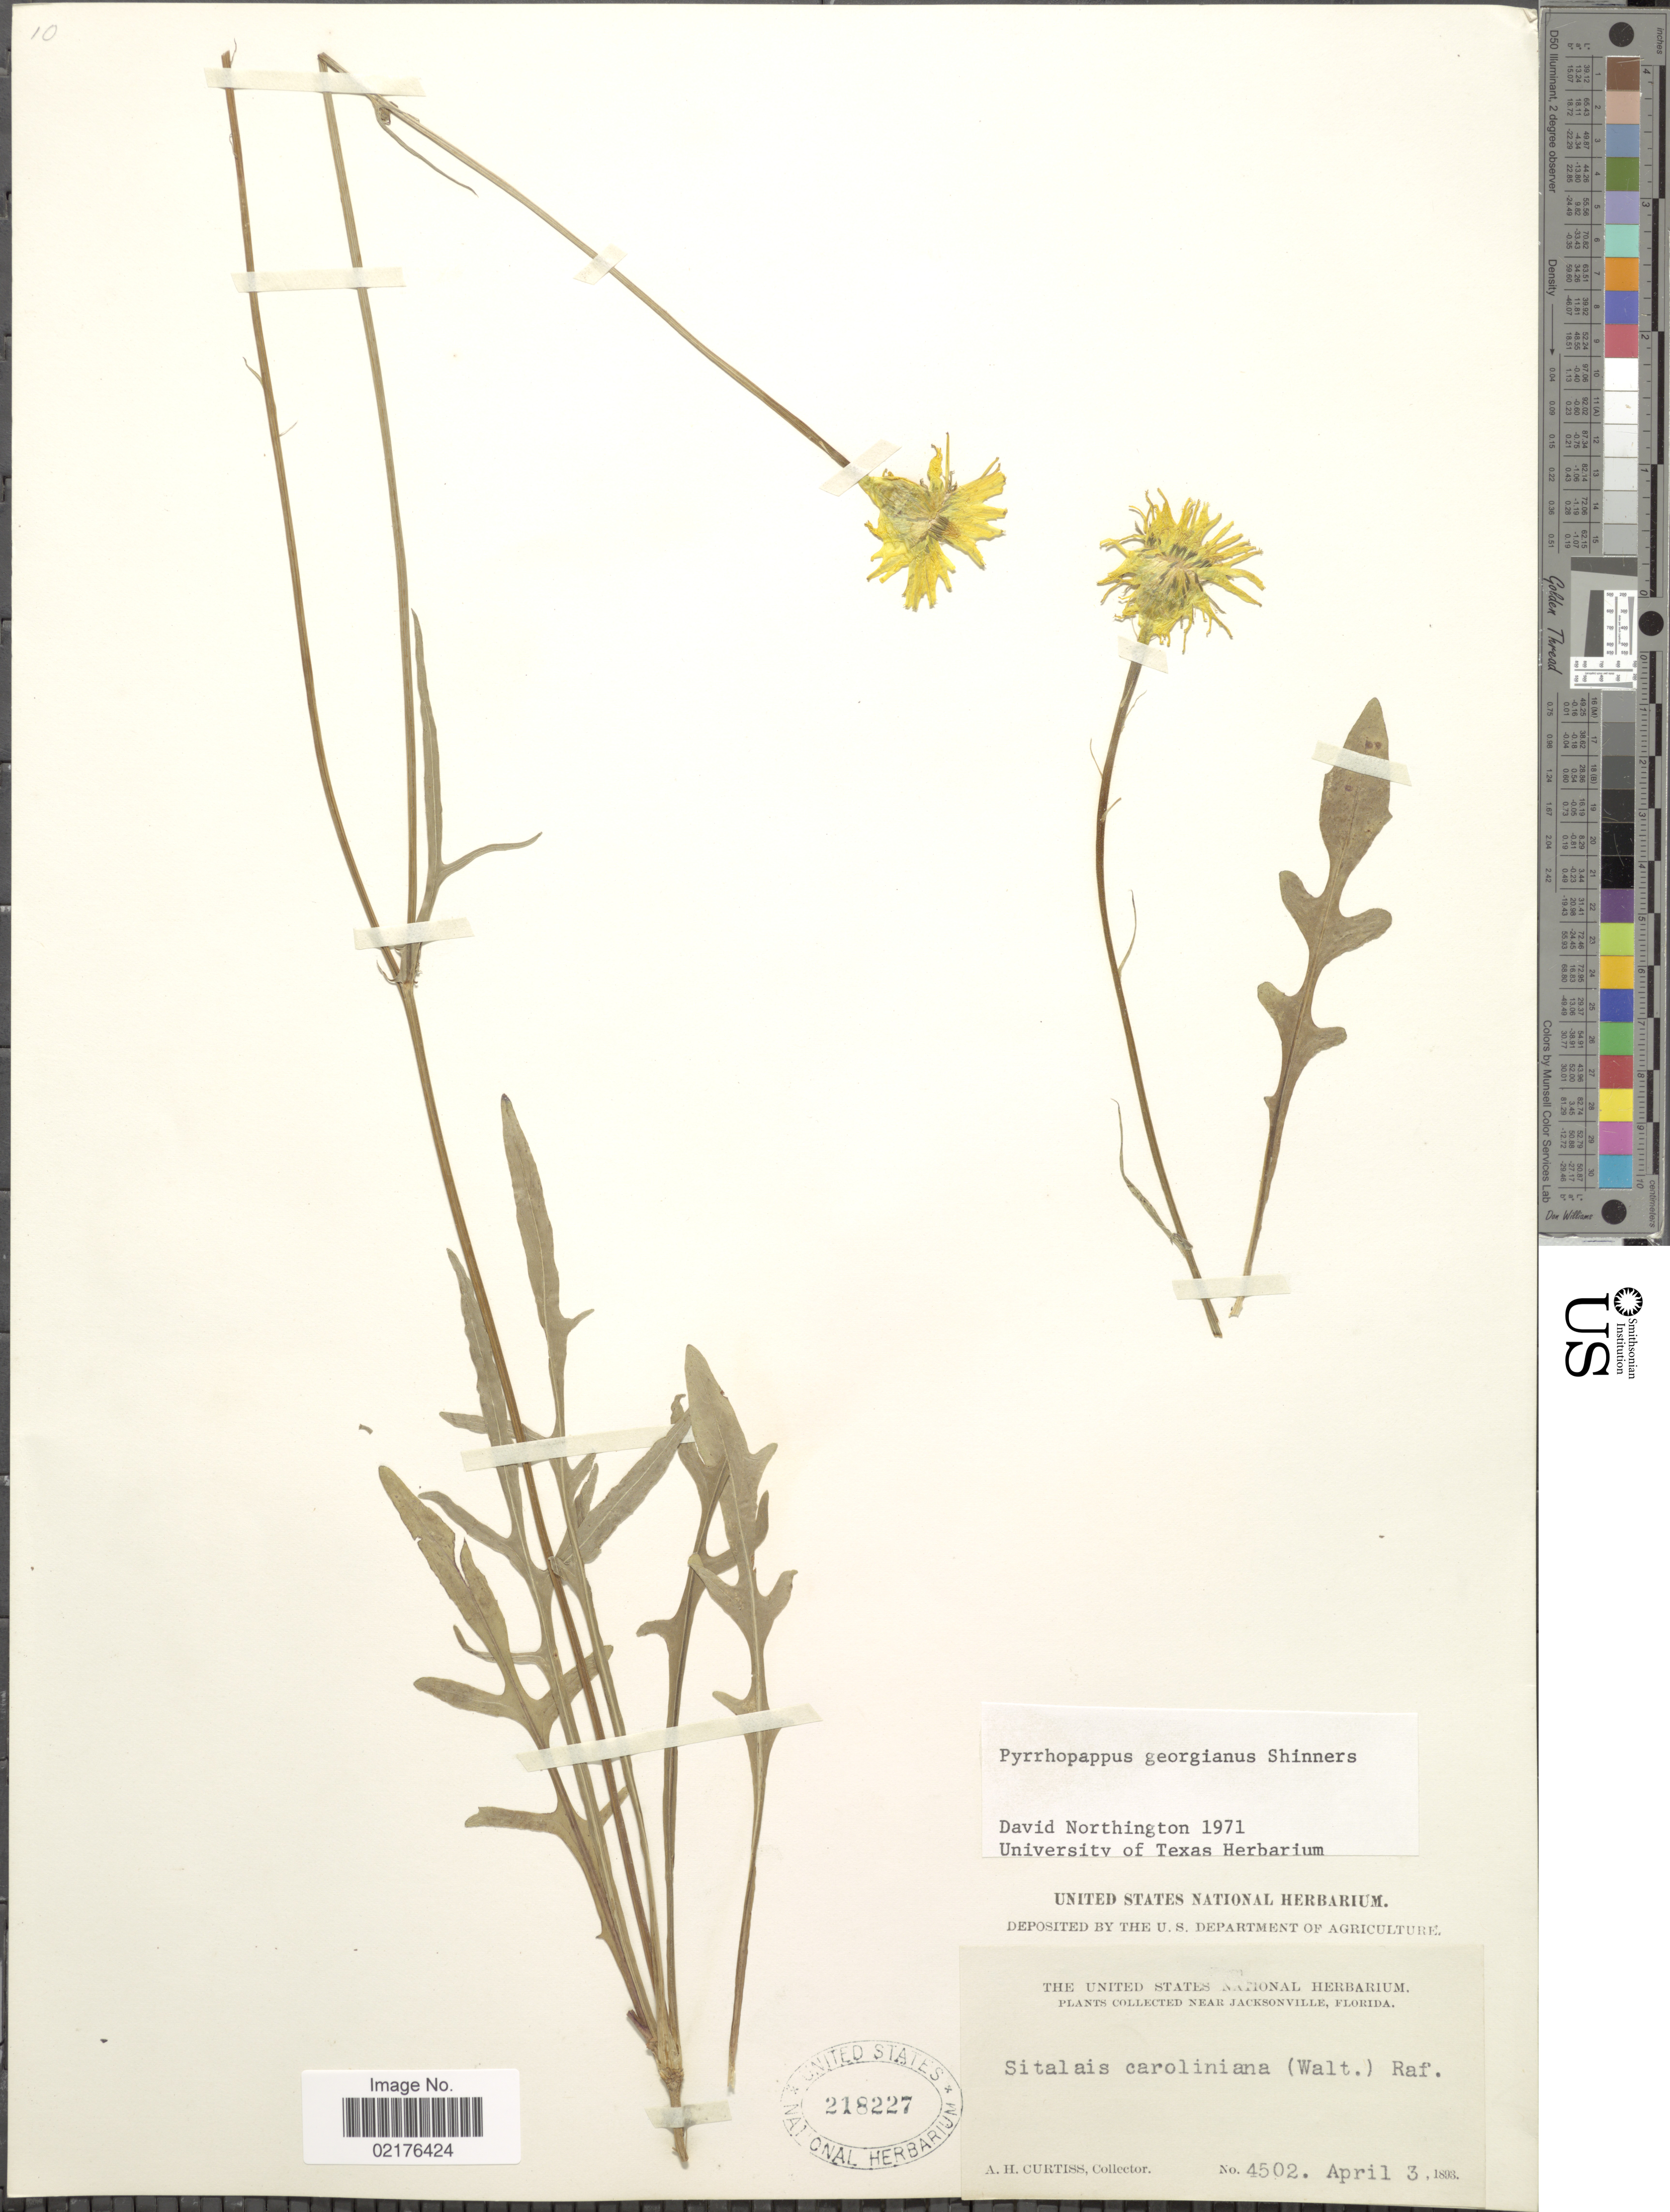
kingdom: Plantae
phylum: Tracheophyta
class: Magnoliopsida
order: Asterales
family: Asteraceae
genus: Pyrrhopappus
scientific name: Pyrrhopappus carolinianus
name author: (Walter) DC.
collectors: A. H. Curtiss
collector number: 4502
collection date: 1893-04-03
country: United States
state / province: Florida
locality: Near Jacksonville, Florida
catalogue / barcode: US 218227